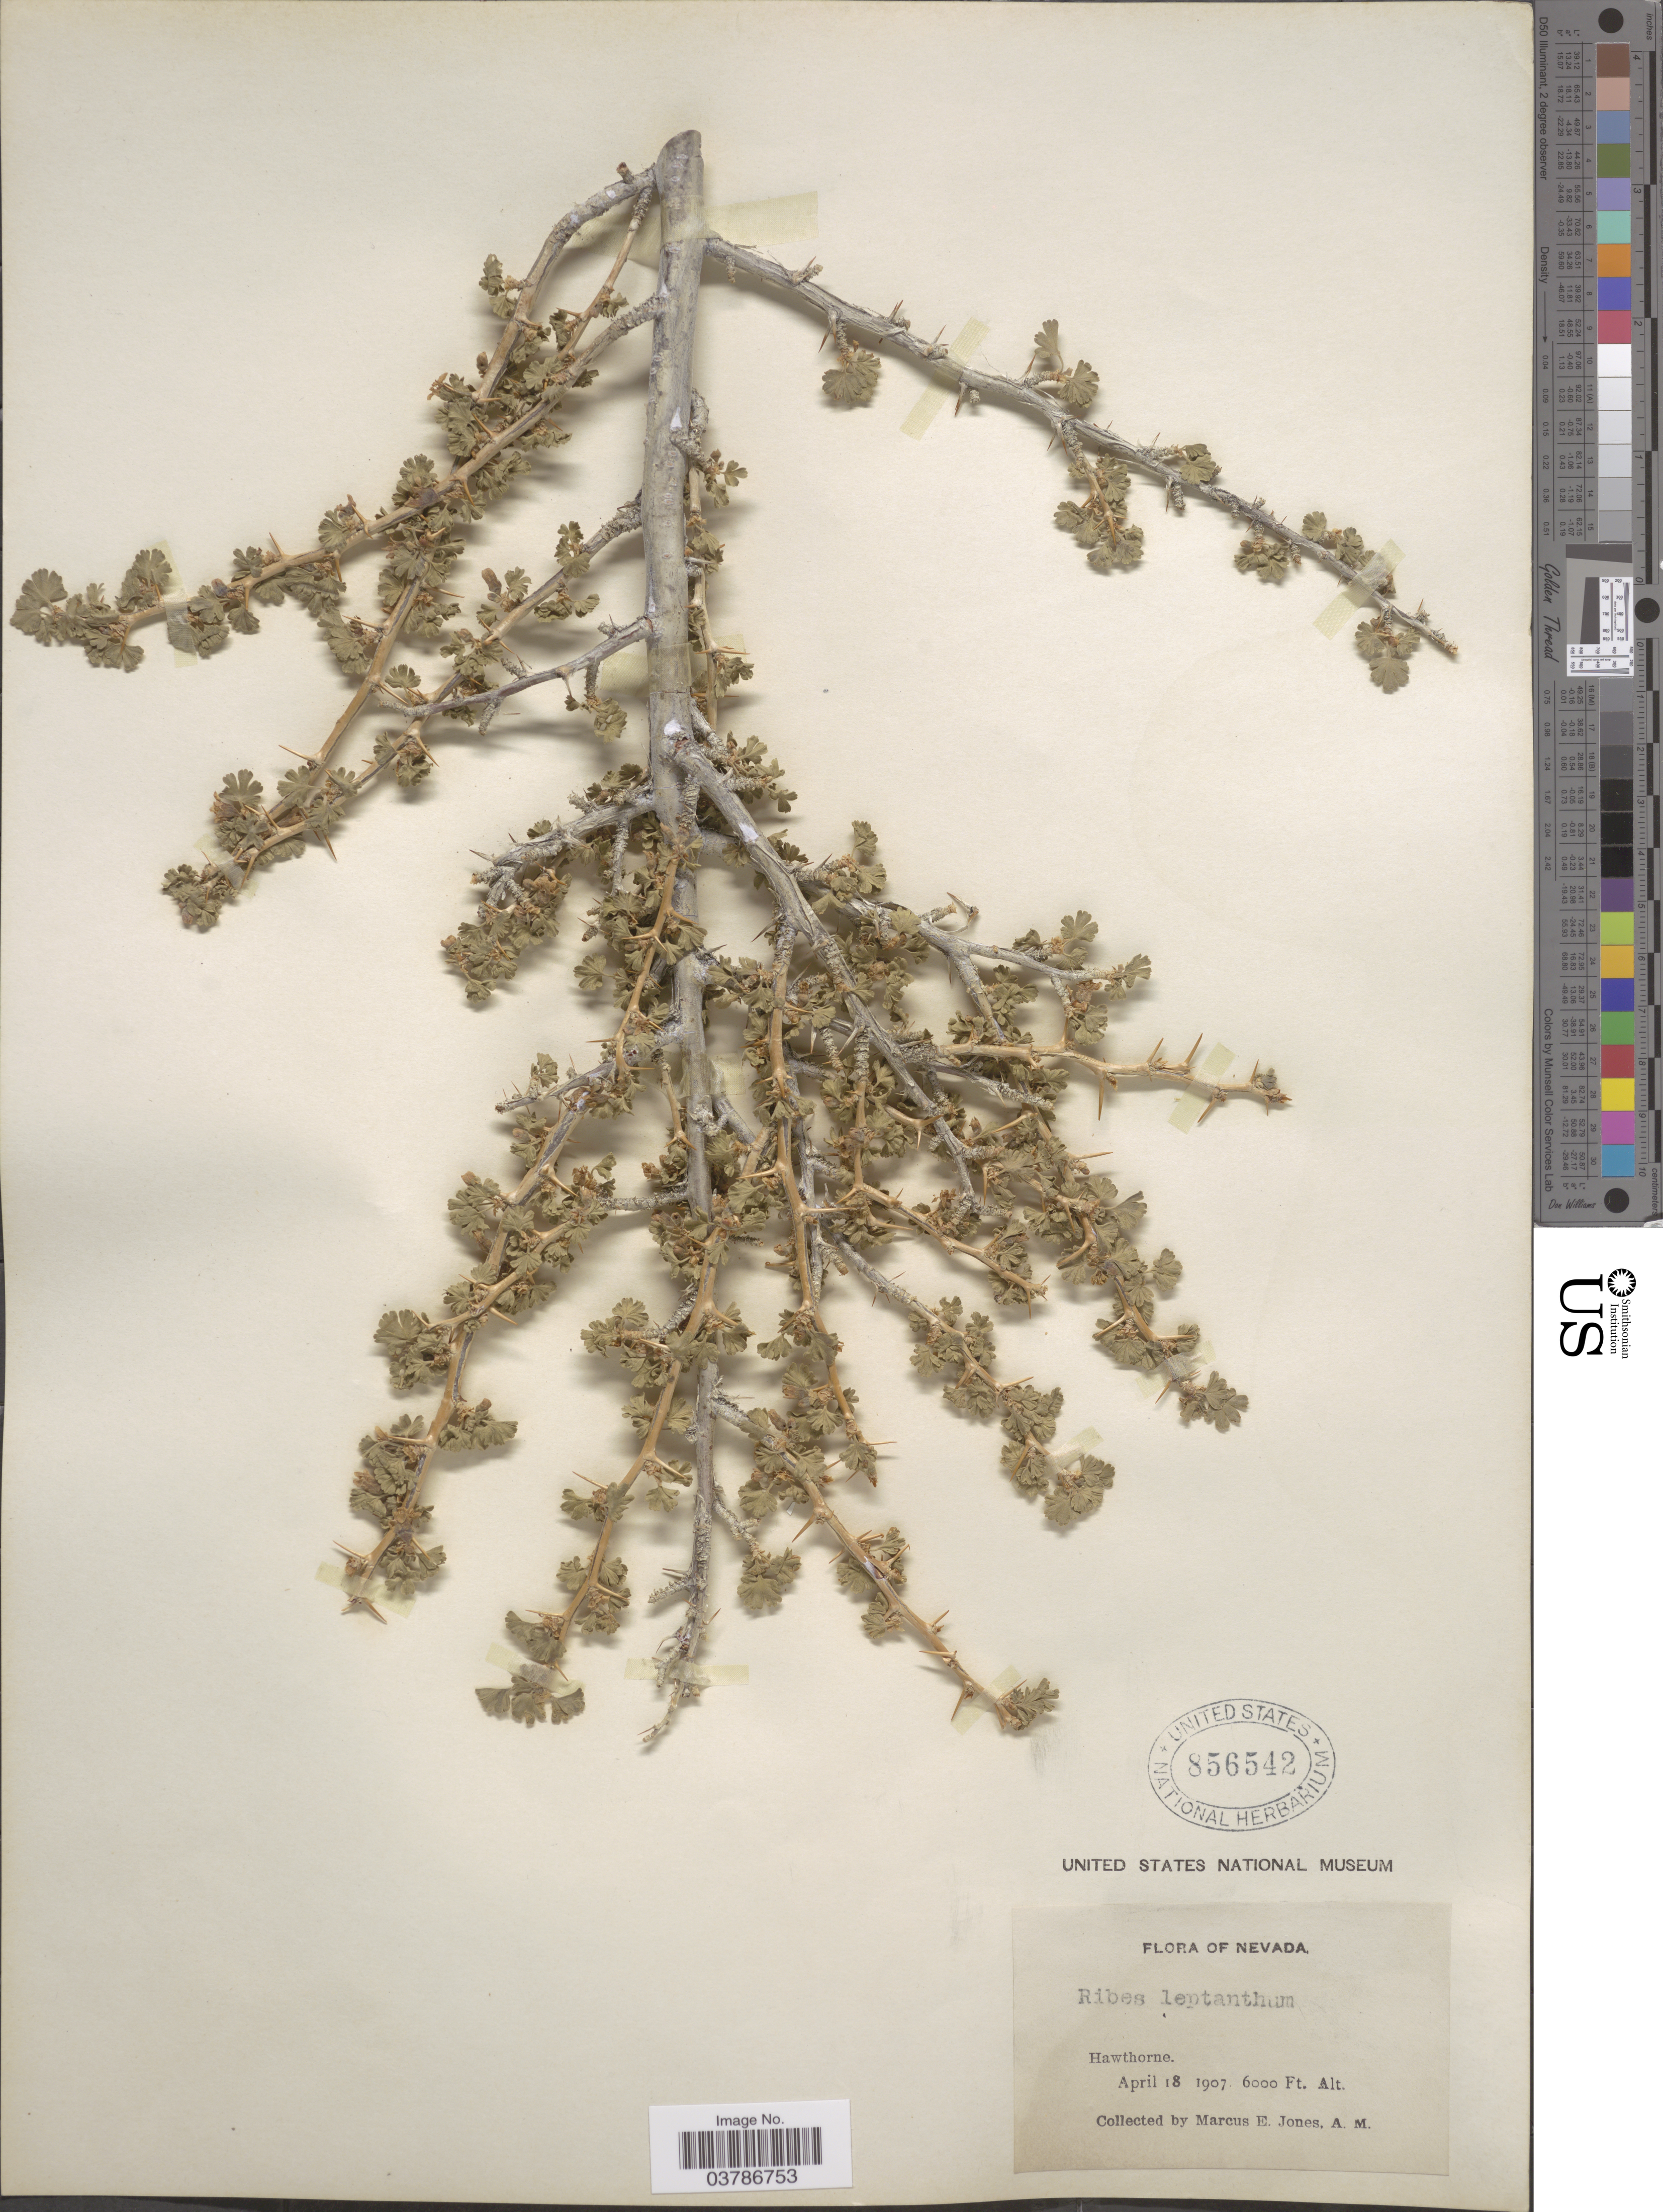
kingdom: Plantae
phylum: Tracheophyta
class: Magnoliopsida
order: Saxifragales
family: Grossulariaceae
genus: Ribes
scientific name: Ribes velutinum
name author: Greene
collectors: M. E. Jones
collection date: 1907-04-18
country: United States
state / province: Nevada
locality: Hawthorne.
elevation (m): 1829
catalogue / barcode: US 856542